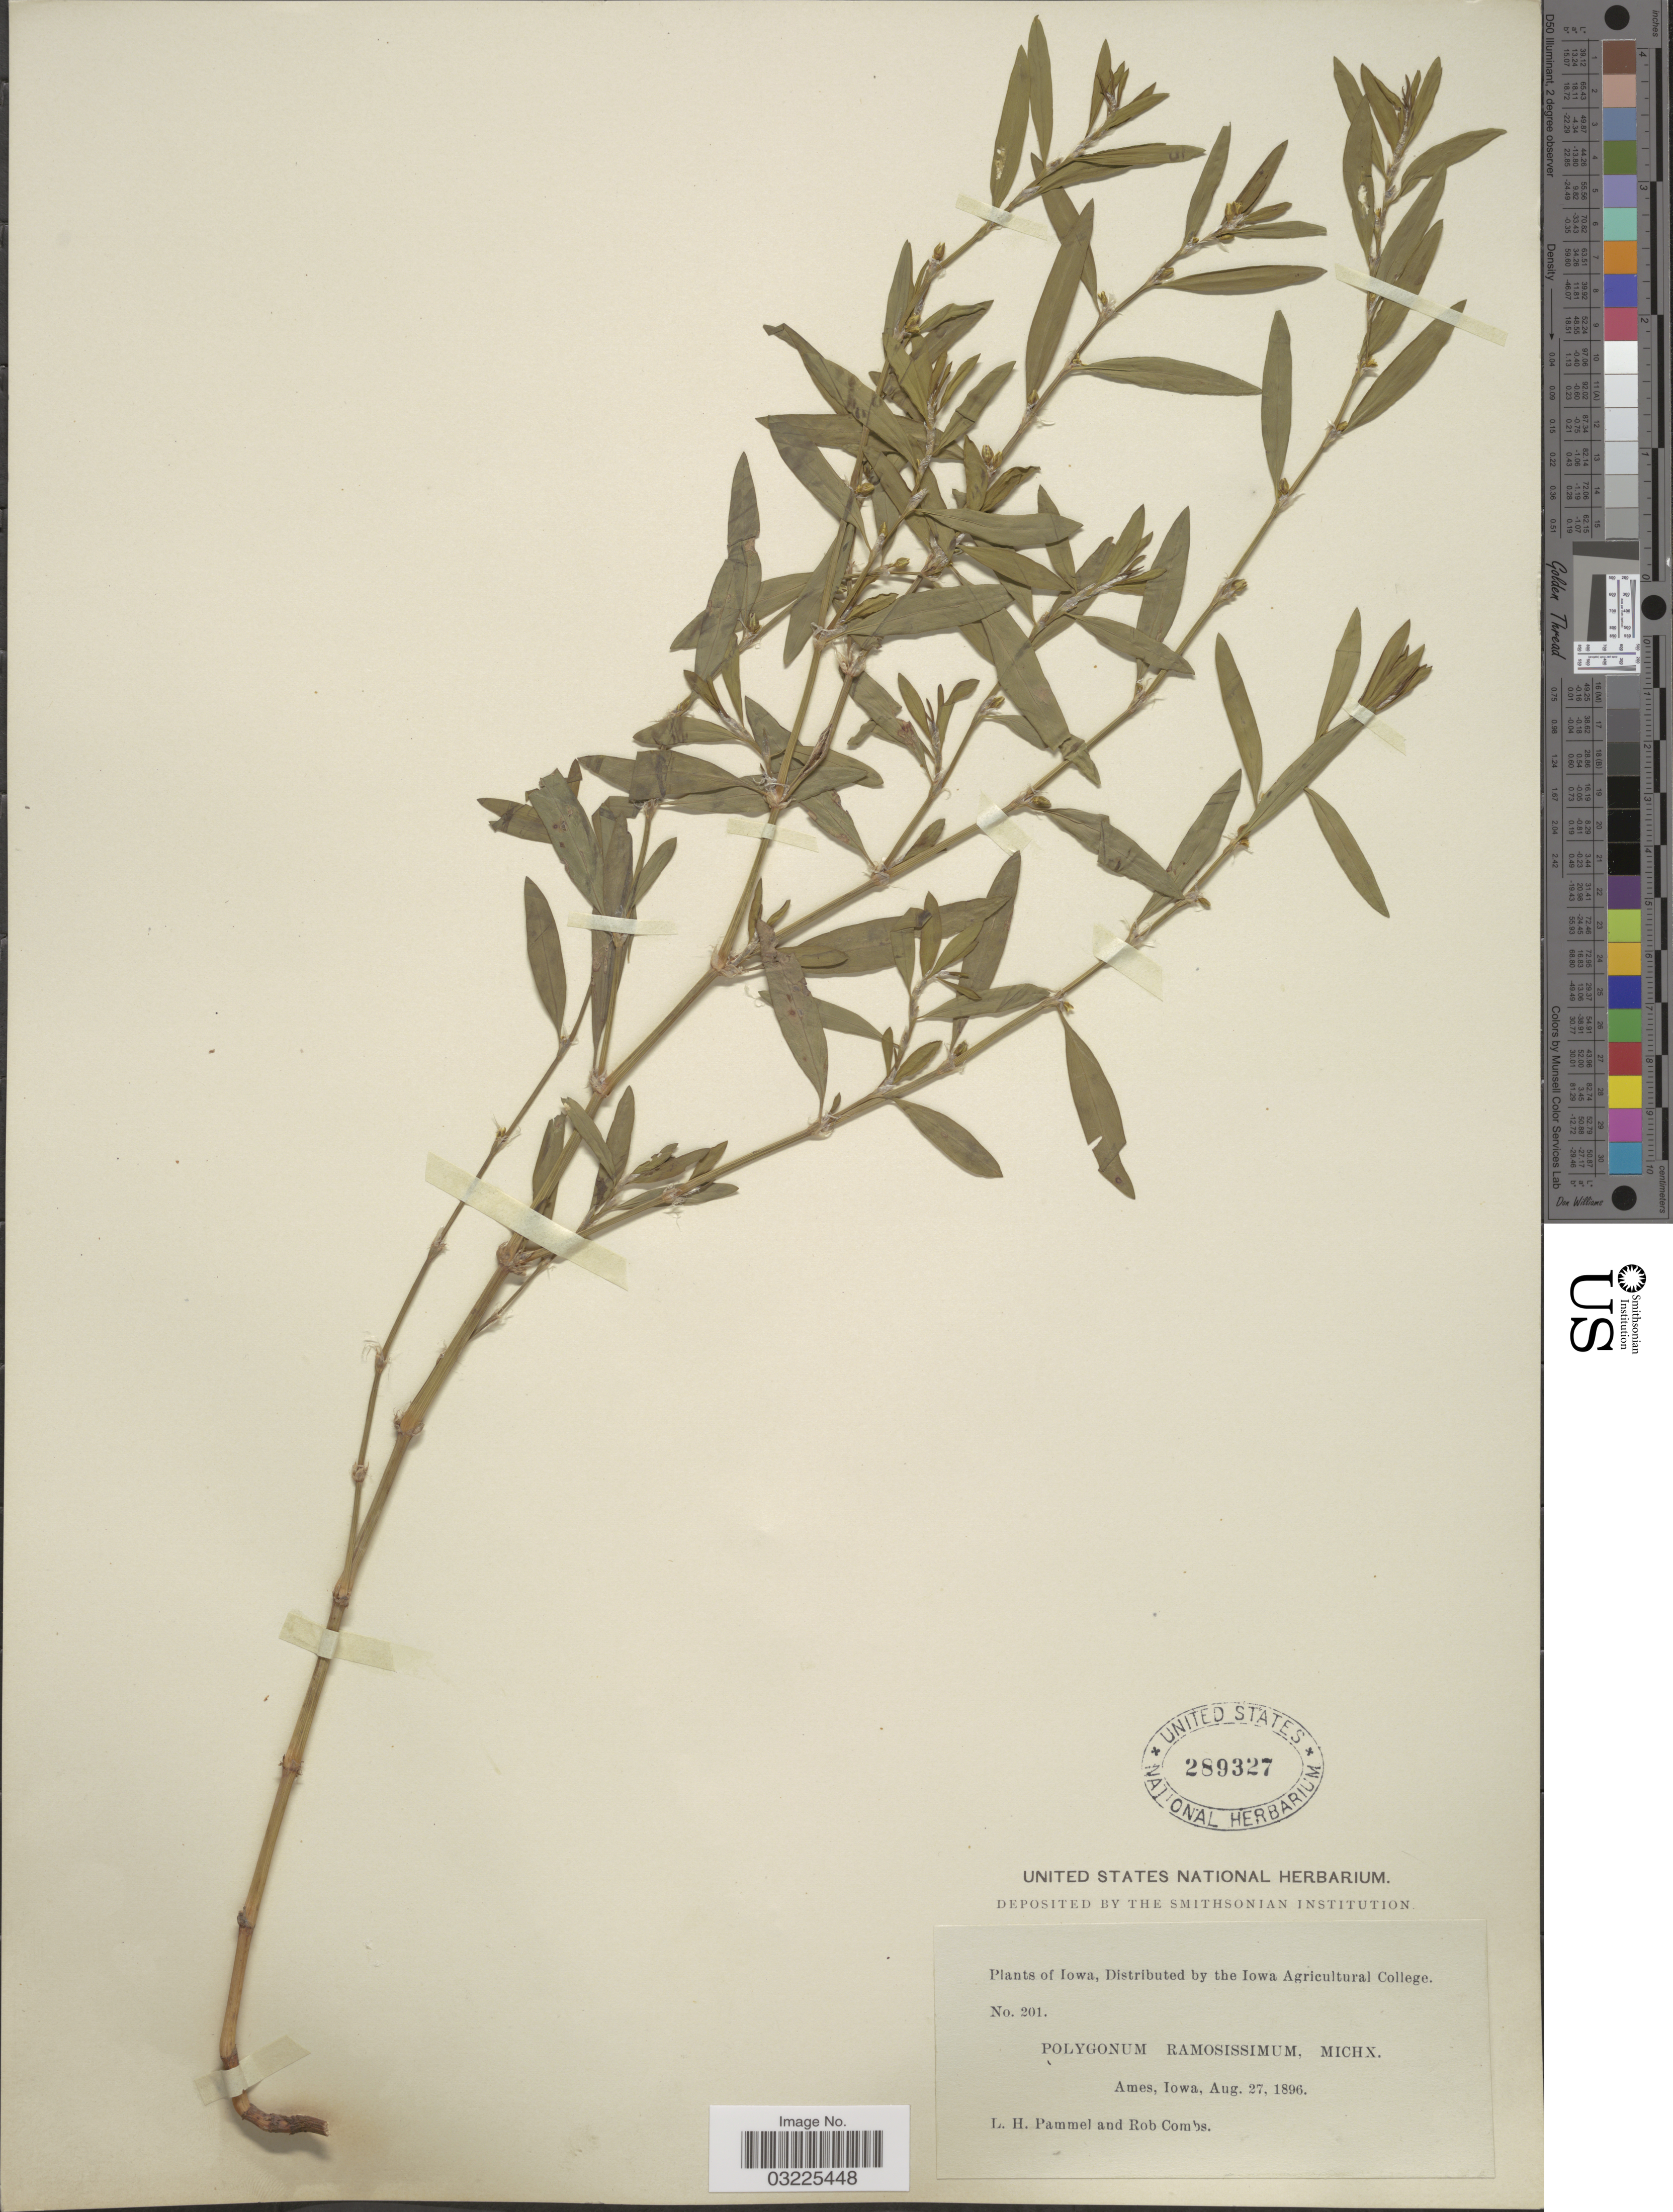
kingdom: Plantae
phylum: Tracheophyta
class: Magnoliopsida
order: Caryophyllales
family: Polygonaceae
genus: Polygonum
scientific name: Polygonum ramosissimum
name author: Michx.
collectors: L. Pammell & R. Combs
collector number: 201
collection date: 1896-08-27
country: United States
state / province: Iowa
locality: Ames.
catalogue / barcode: US 289327